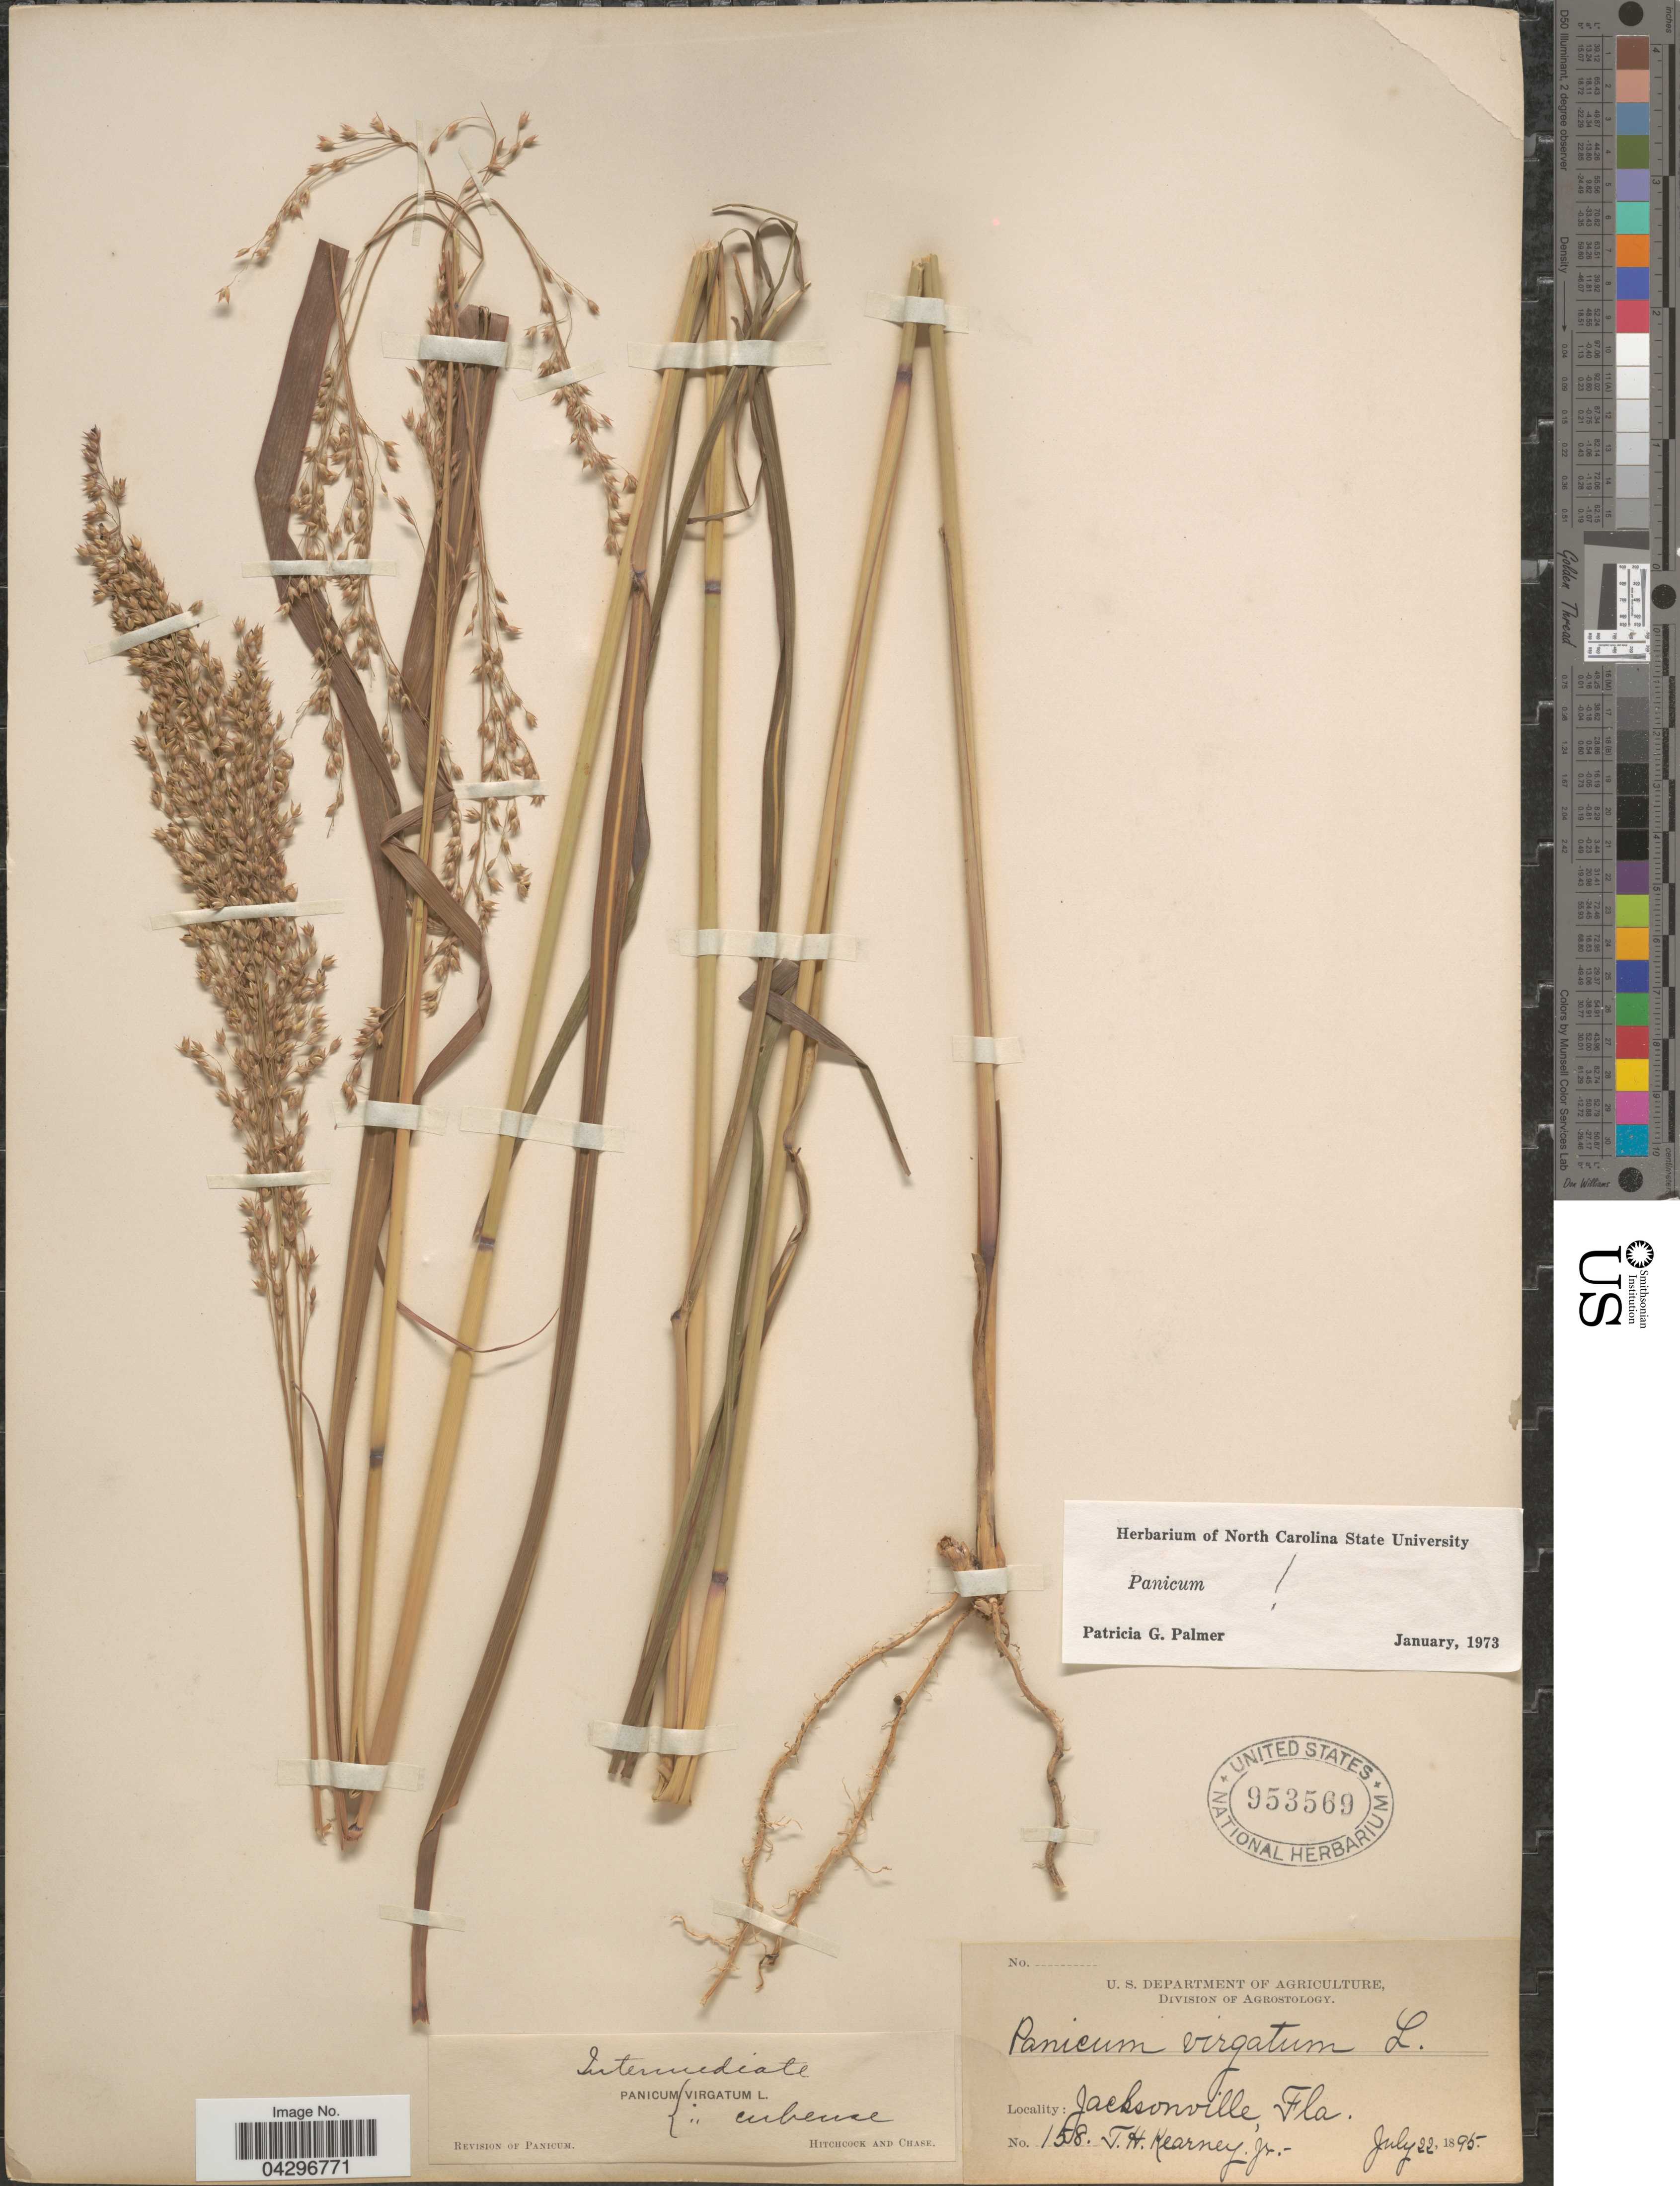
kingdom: Plantae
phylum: Tracheophyta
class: Liliopsida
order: Poales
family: Poaceae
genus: Panicum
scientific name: Panicum virgatum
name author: L.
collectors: T. H. Kearney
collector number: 158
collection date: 1895-07-22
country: United States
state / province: Florida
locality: Jacksonville.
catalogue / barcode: US 953569